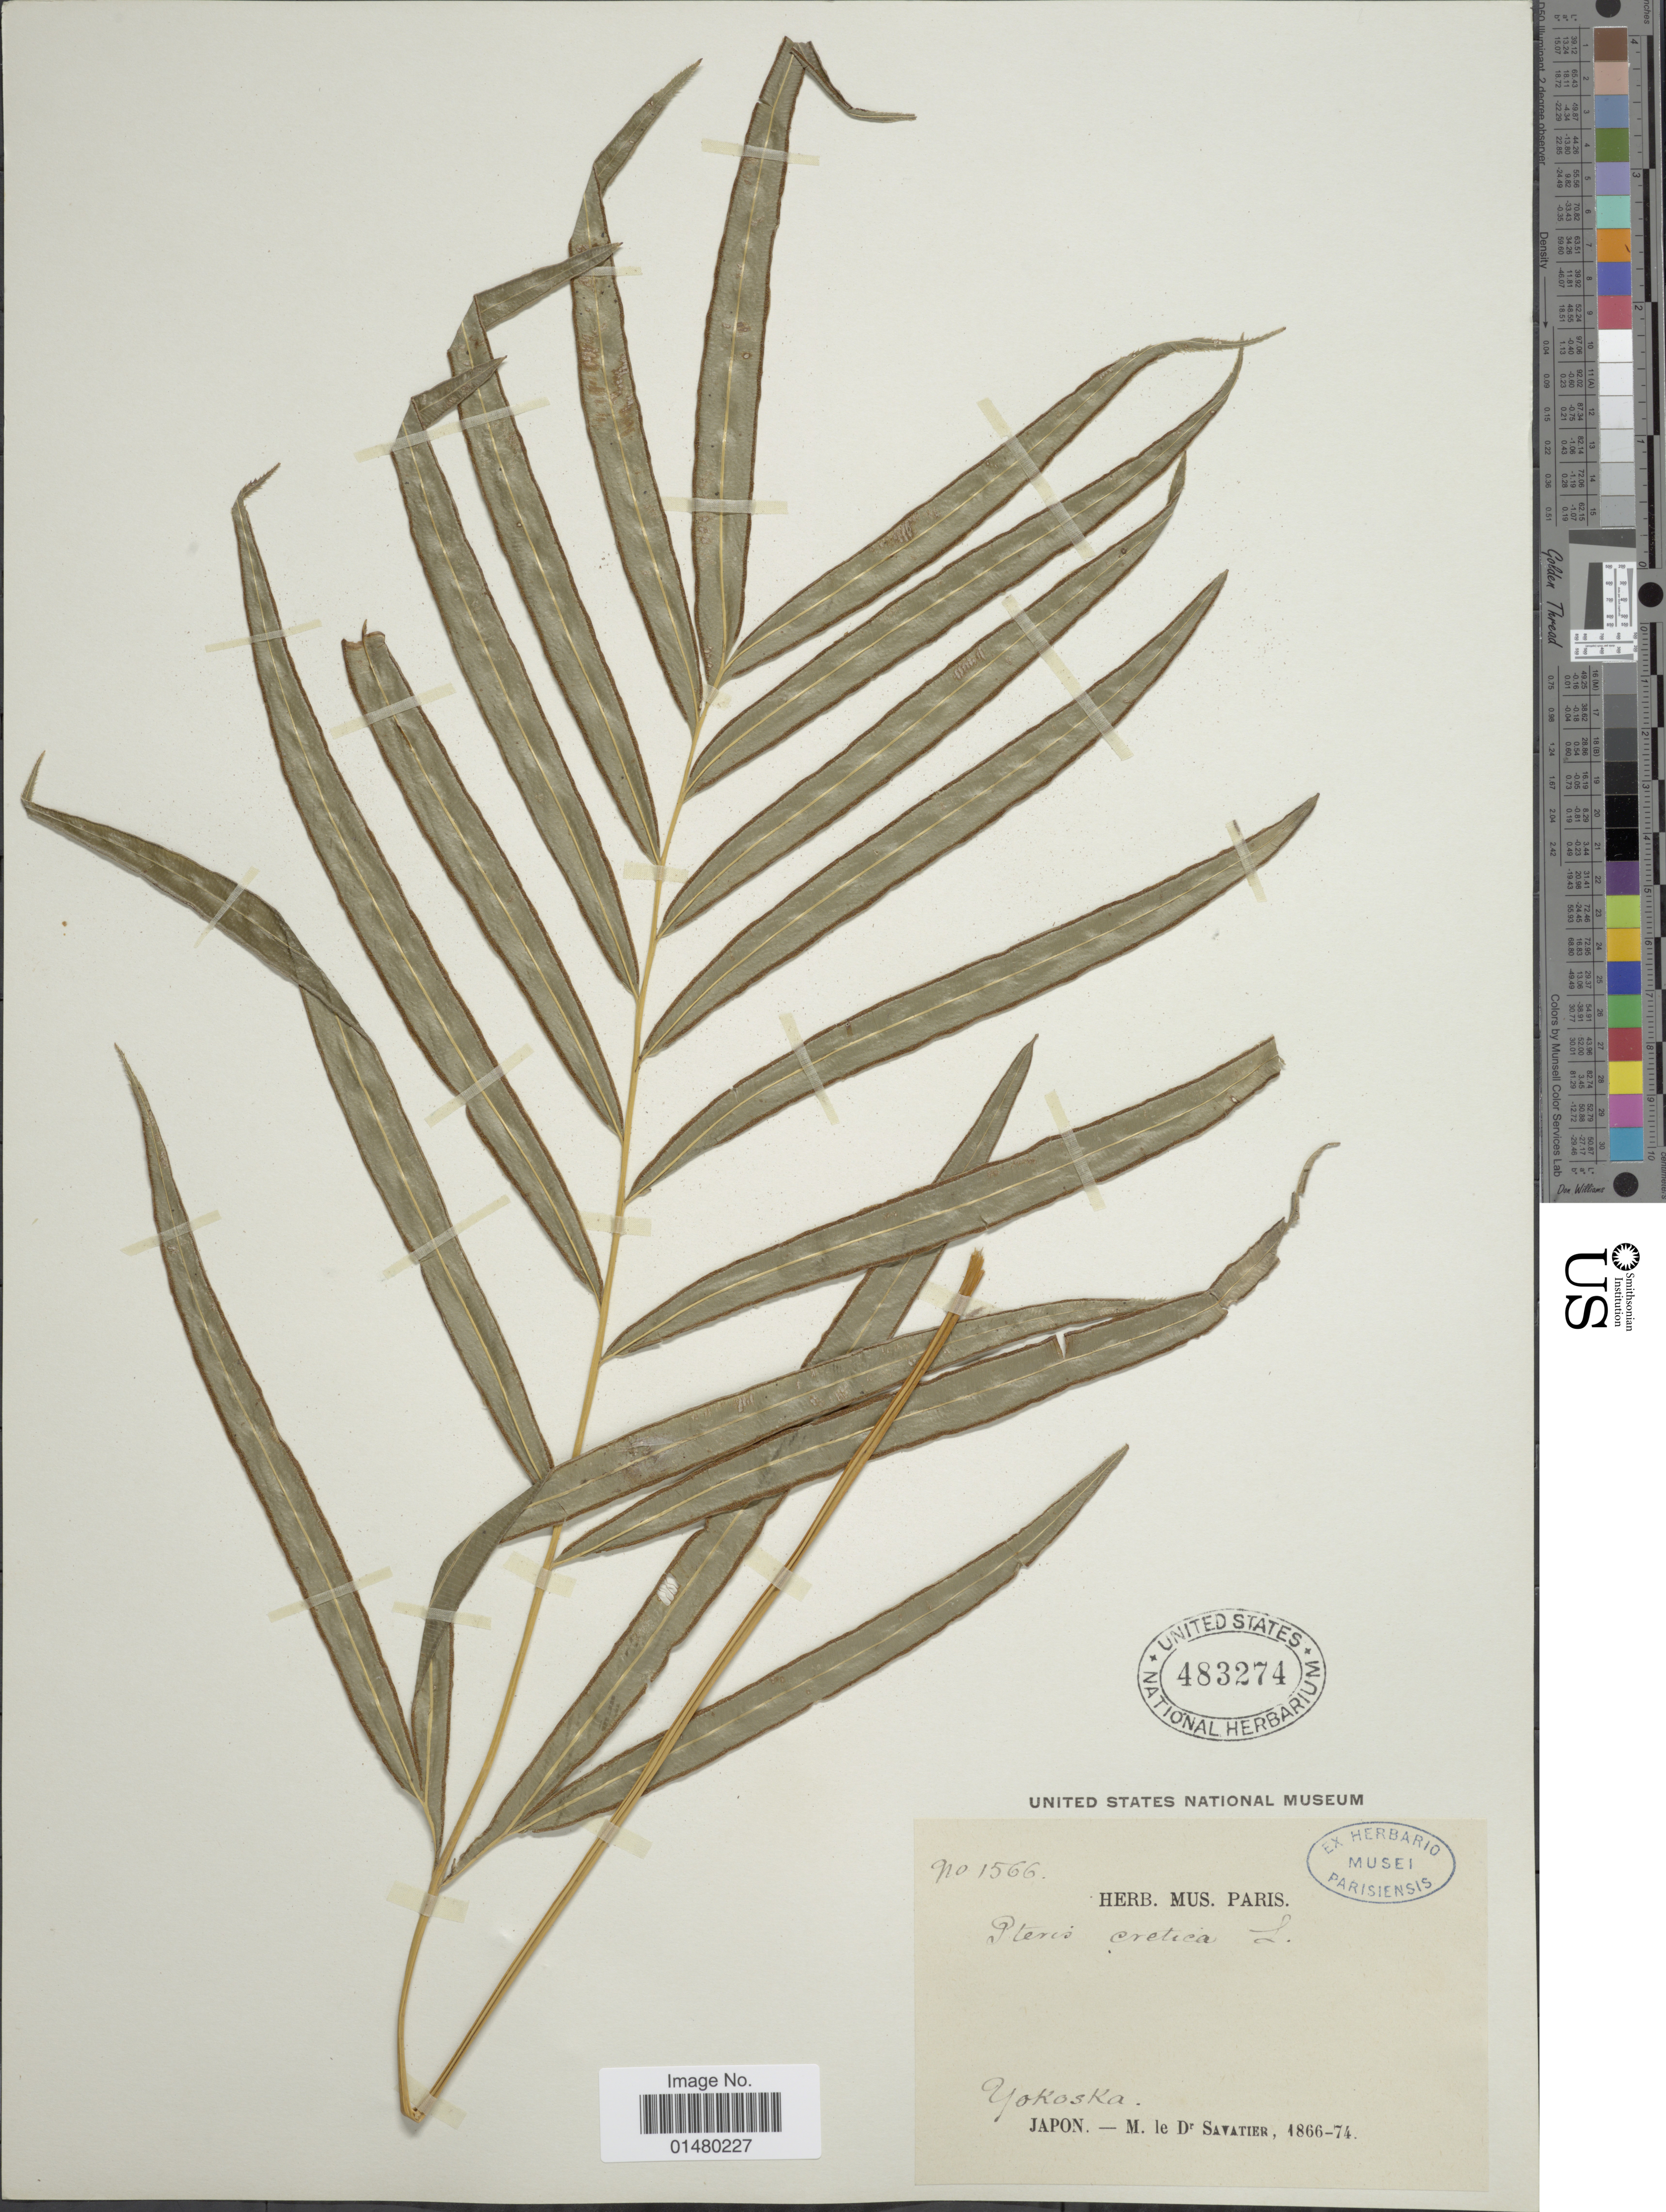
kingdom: Plantae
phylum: Tracheophyta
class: Polypodiopsida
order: Polypodiales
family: Pteridaceae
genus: Pteris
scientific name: Pteris cretica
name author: L.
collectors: M. Savatier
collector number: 1566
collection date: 1866/1874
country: Japan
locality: Yokoska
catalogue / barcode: US 483274